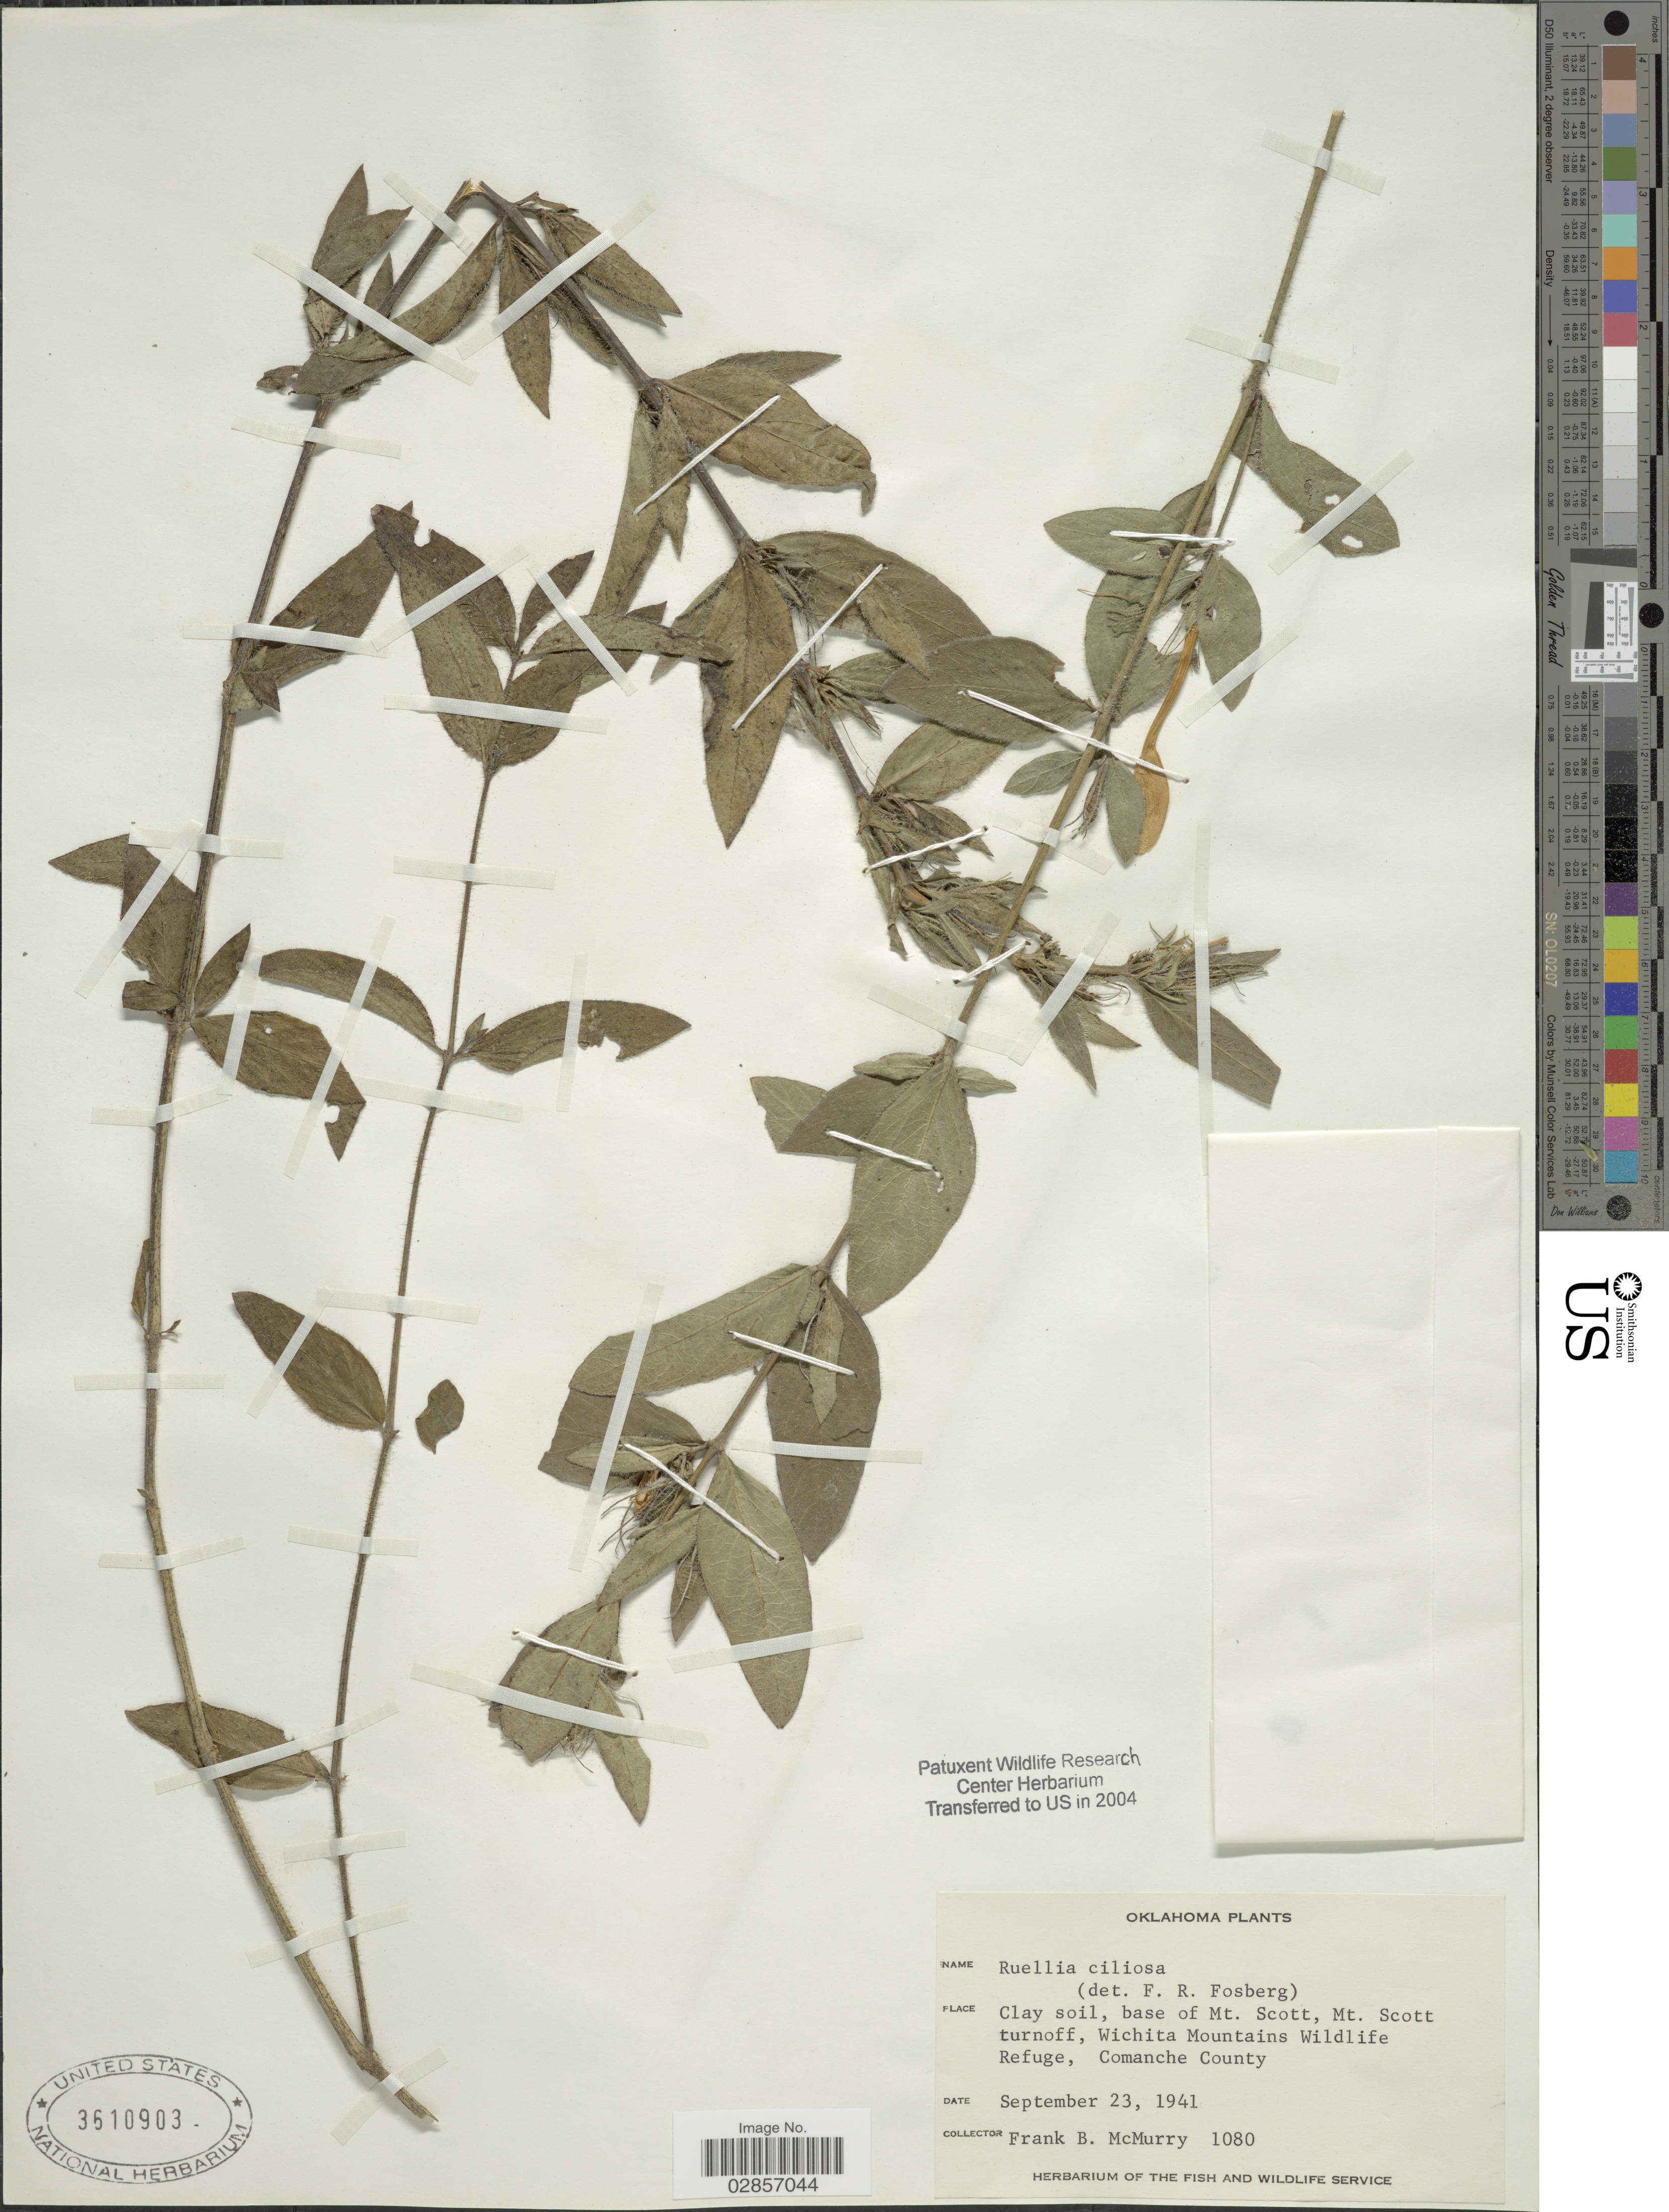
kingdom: Plantae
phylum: Tracheophyta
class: Magnoliopsida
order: Lamiales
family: Acanthaceae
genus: Ruellia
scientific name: Ruellia ciliosa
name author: Pursh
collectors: F. B. McMurry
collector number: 1080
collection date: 1941-09-23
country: United States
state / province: Oklahoma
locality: Clay soil, base of Mt. Scott, Mt. Scott turnoff, Wichita Mountains Wildlife Refuge, Comanche County.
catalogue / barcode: US 3610903